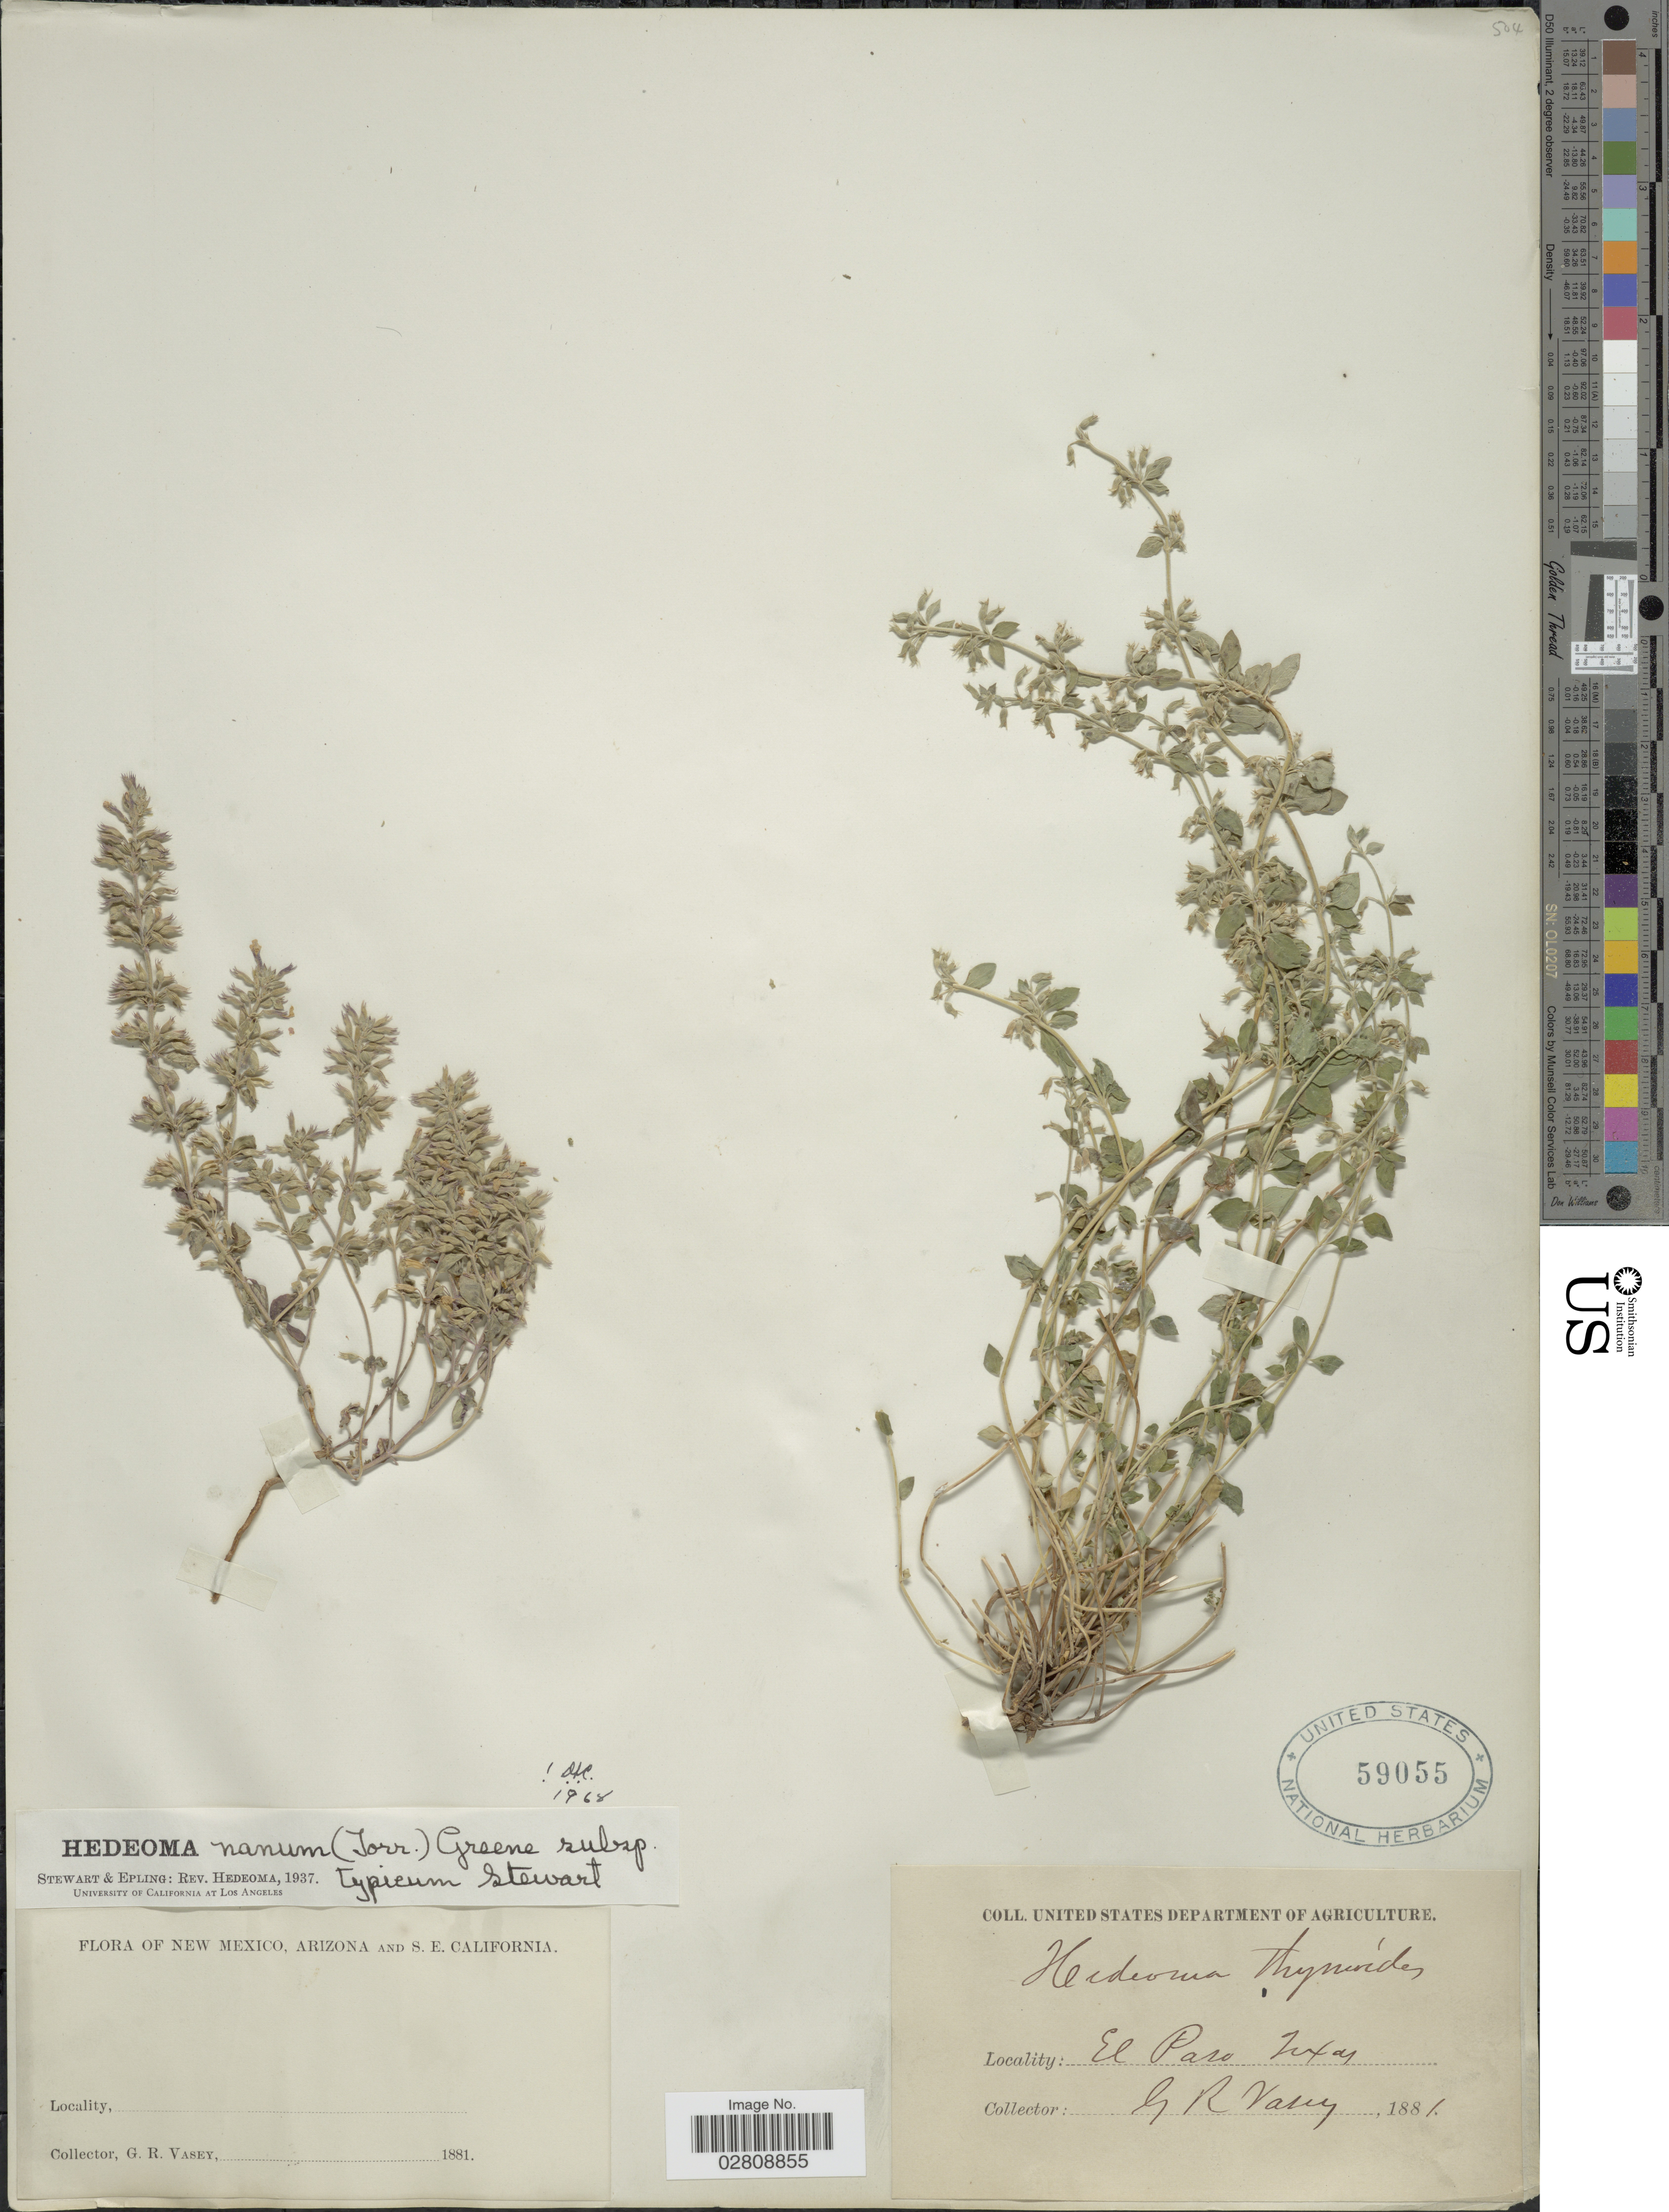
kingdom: Plantae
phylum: Tracheophyta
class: Magnoliopsida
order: Lamiales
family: Lamiaceae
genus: Hedeoma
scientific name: Hedeoma nana subsp. typica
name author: W.S. Stewart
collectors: G. R. Vasey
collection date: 1881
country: United States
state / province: Texas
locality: El Paso.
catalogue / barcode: US 59055